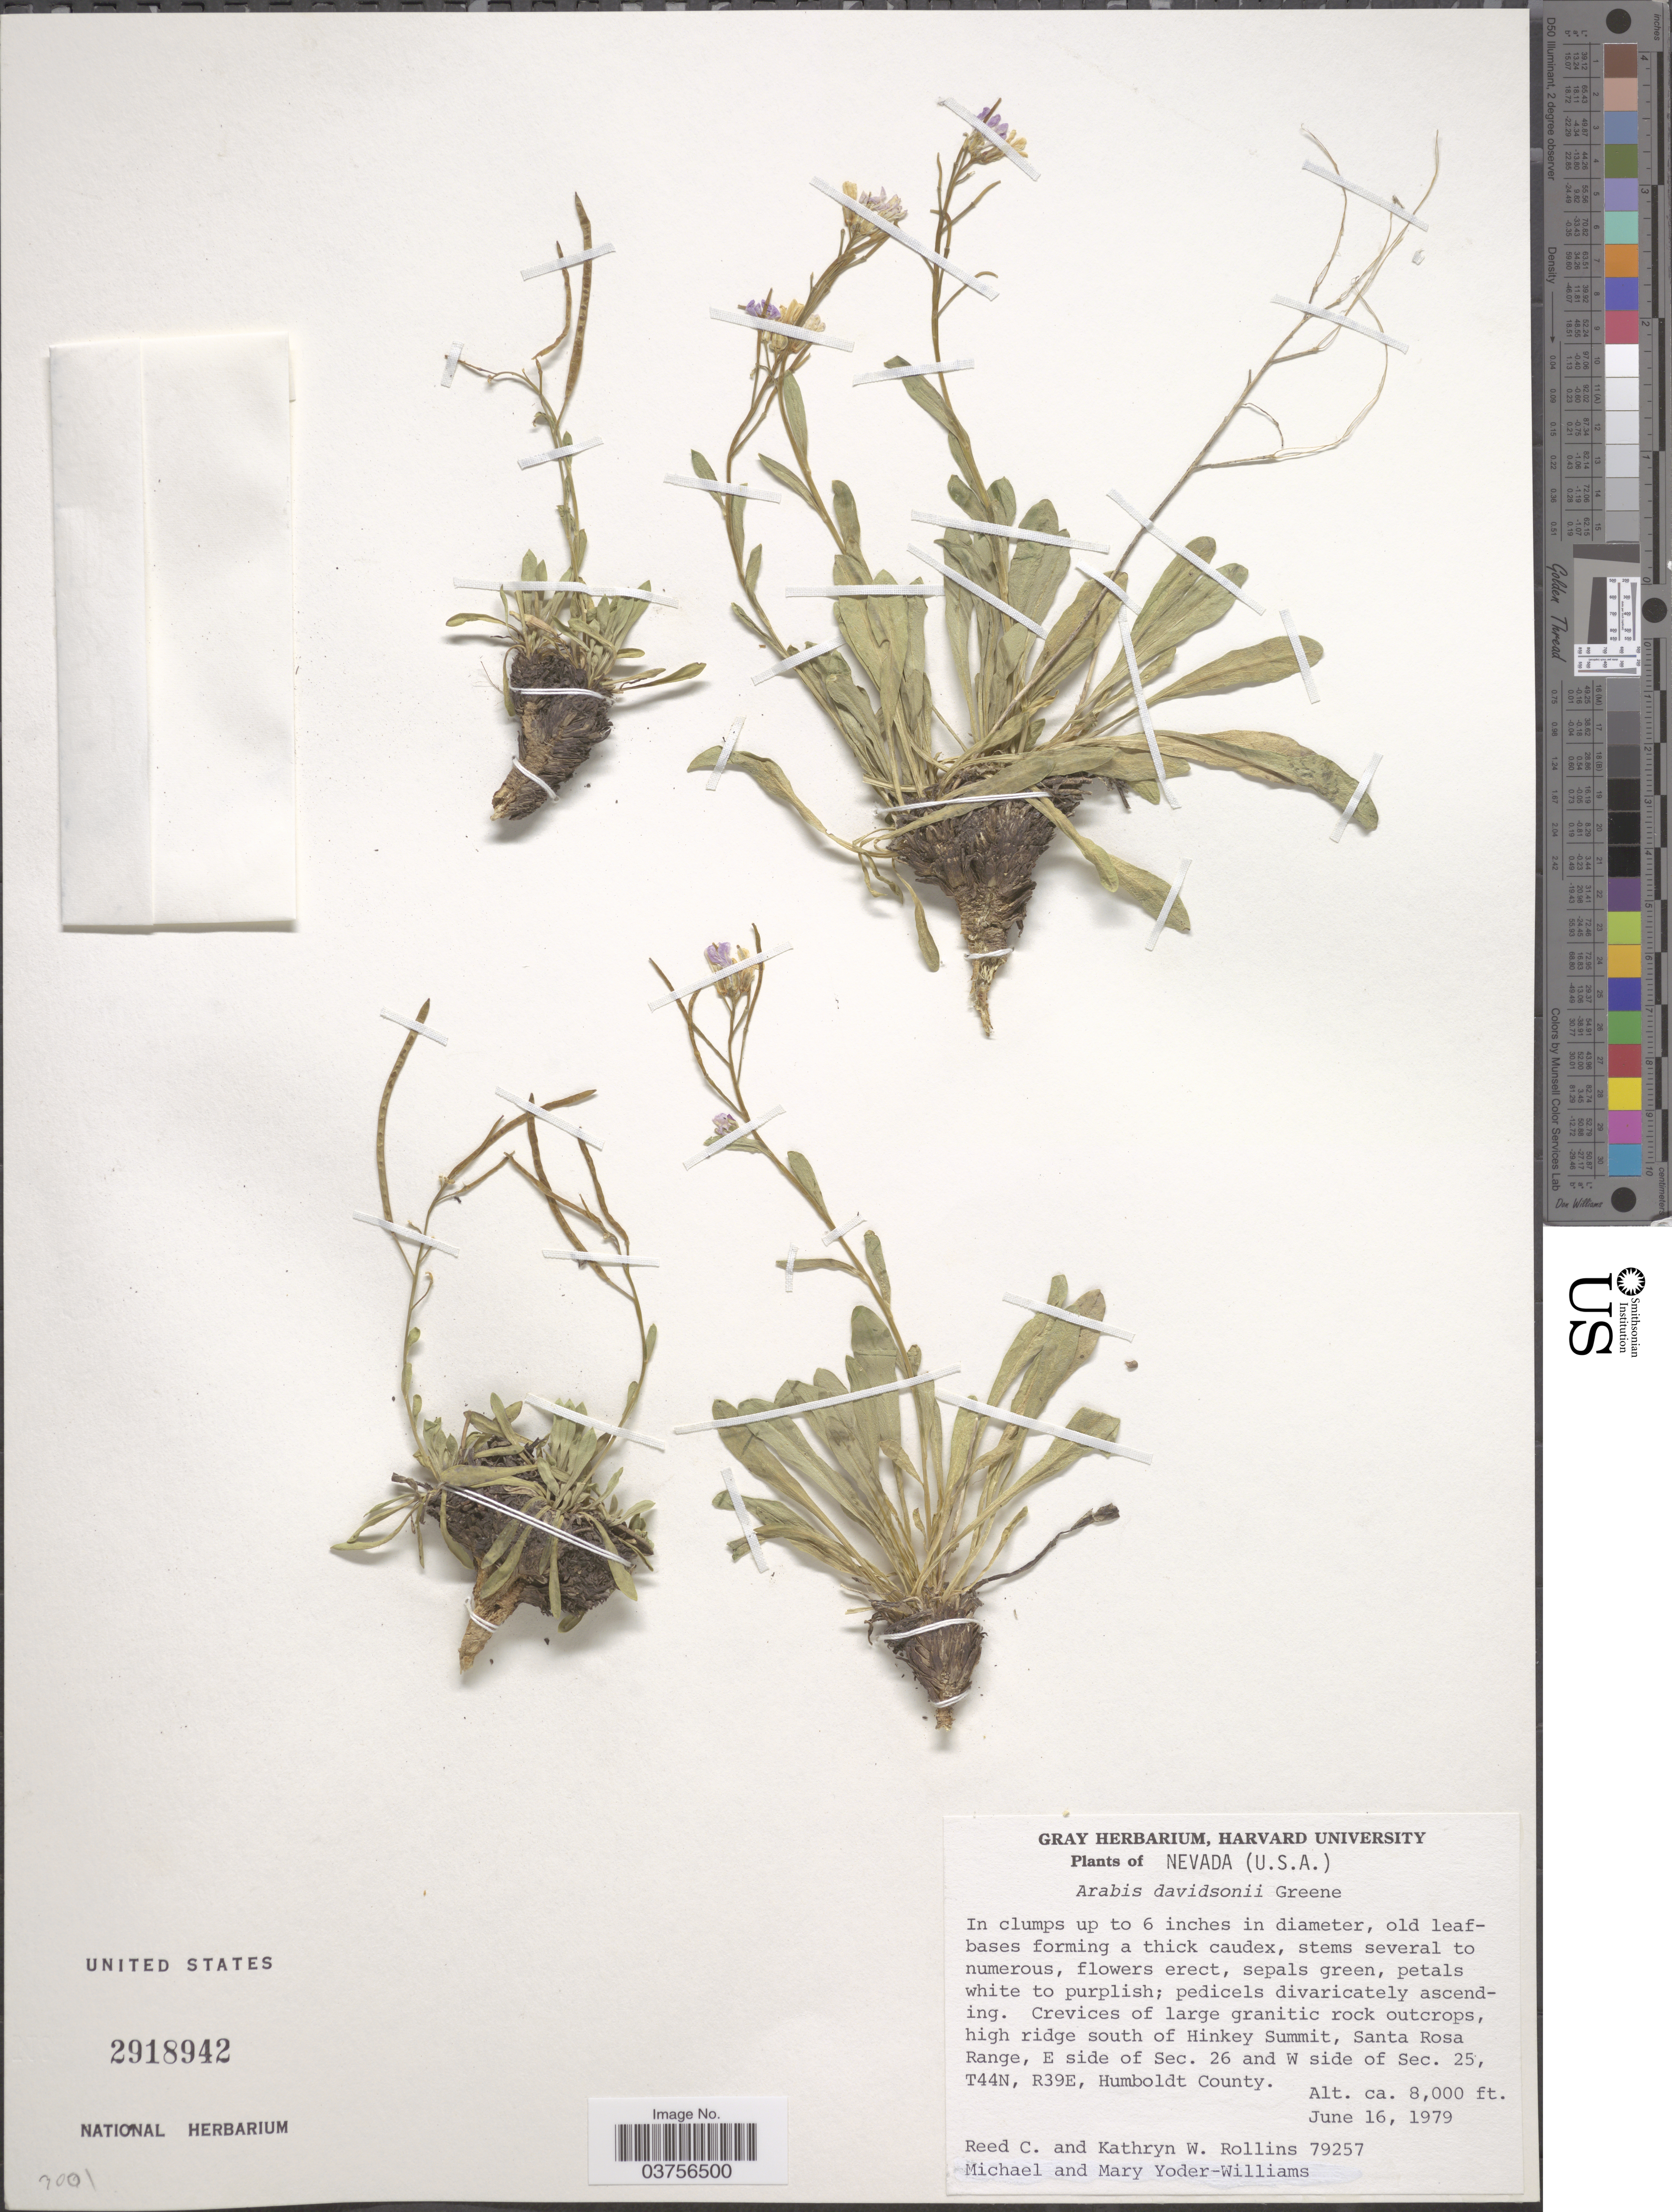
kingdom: Plantae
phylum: Tracheophyta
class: Magnoliopsida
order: Brassicales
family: Brassicaceae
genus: Arabis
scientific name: Arabis davidsonii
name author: Greene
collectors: R. C. Rollins, K. W. Rollins, M. P. Yoder-Williams & M. P. Yoder-Williams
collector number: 79257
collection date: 1979-06-16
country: United States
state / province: Nevada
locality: High ridge south of Hinkey Summit, Santa Rosa Range, E side of Sec. 26 and W side of Sec. 25, T44N, R39E, Humboldt County.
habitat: crevices of large granitic rock outcrops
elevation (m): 2438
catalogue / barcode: US 2918942